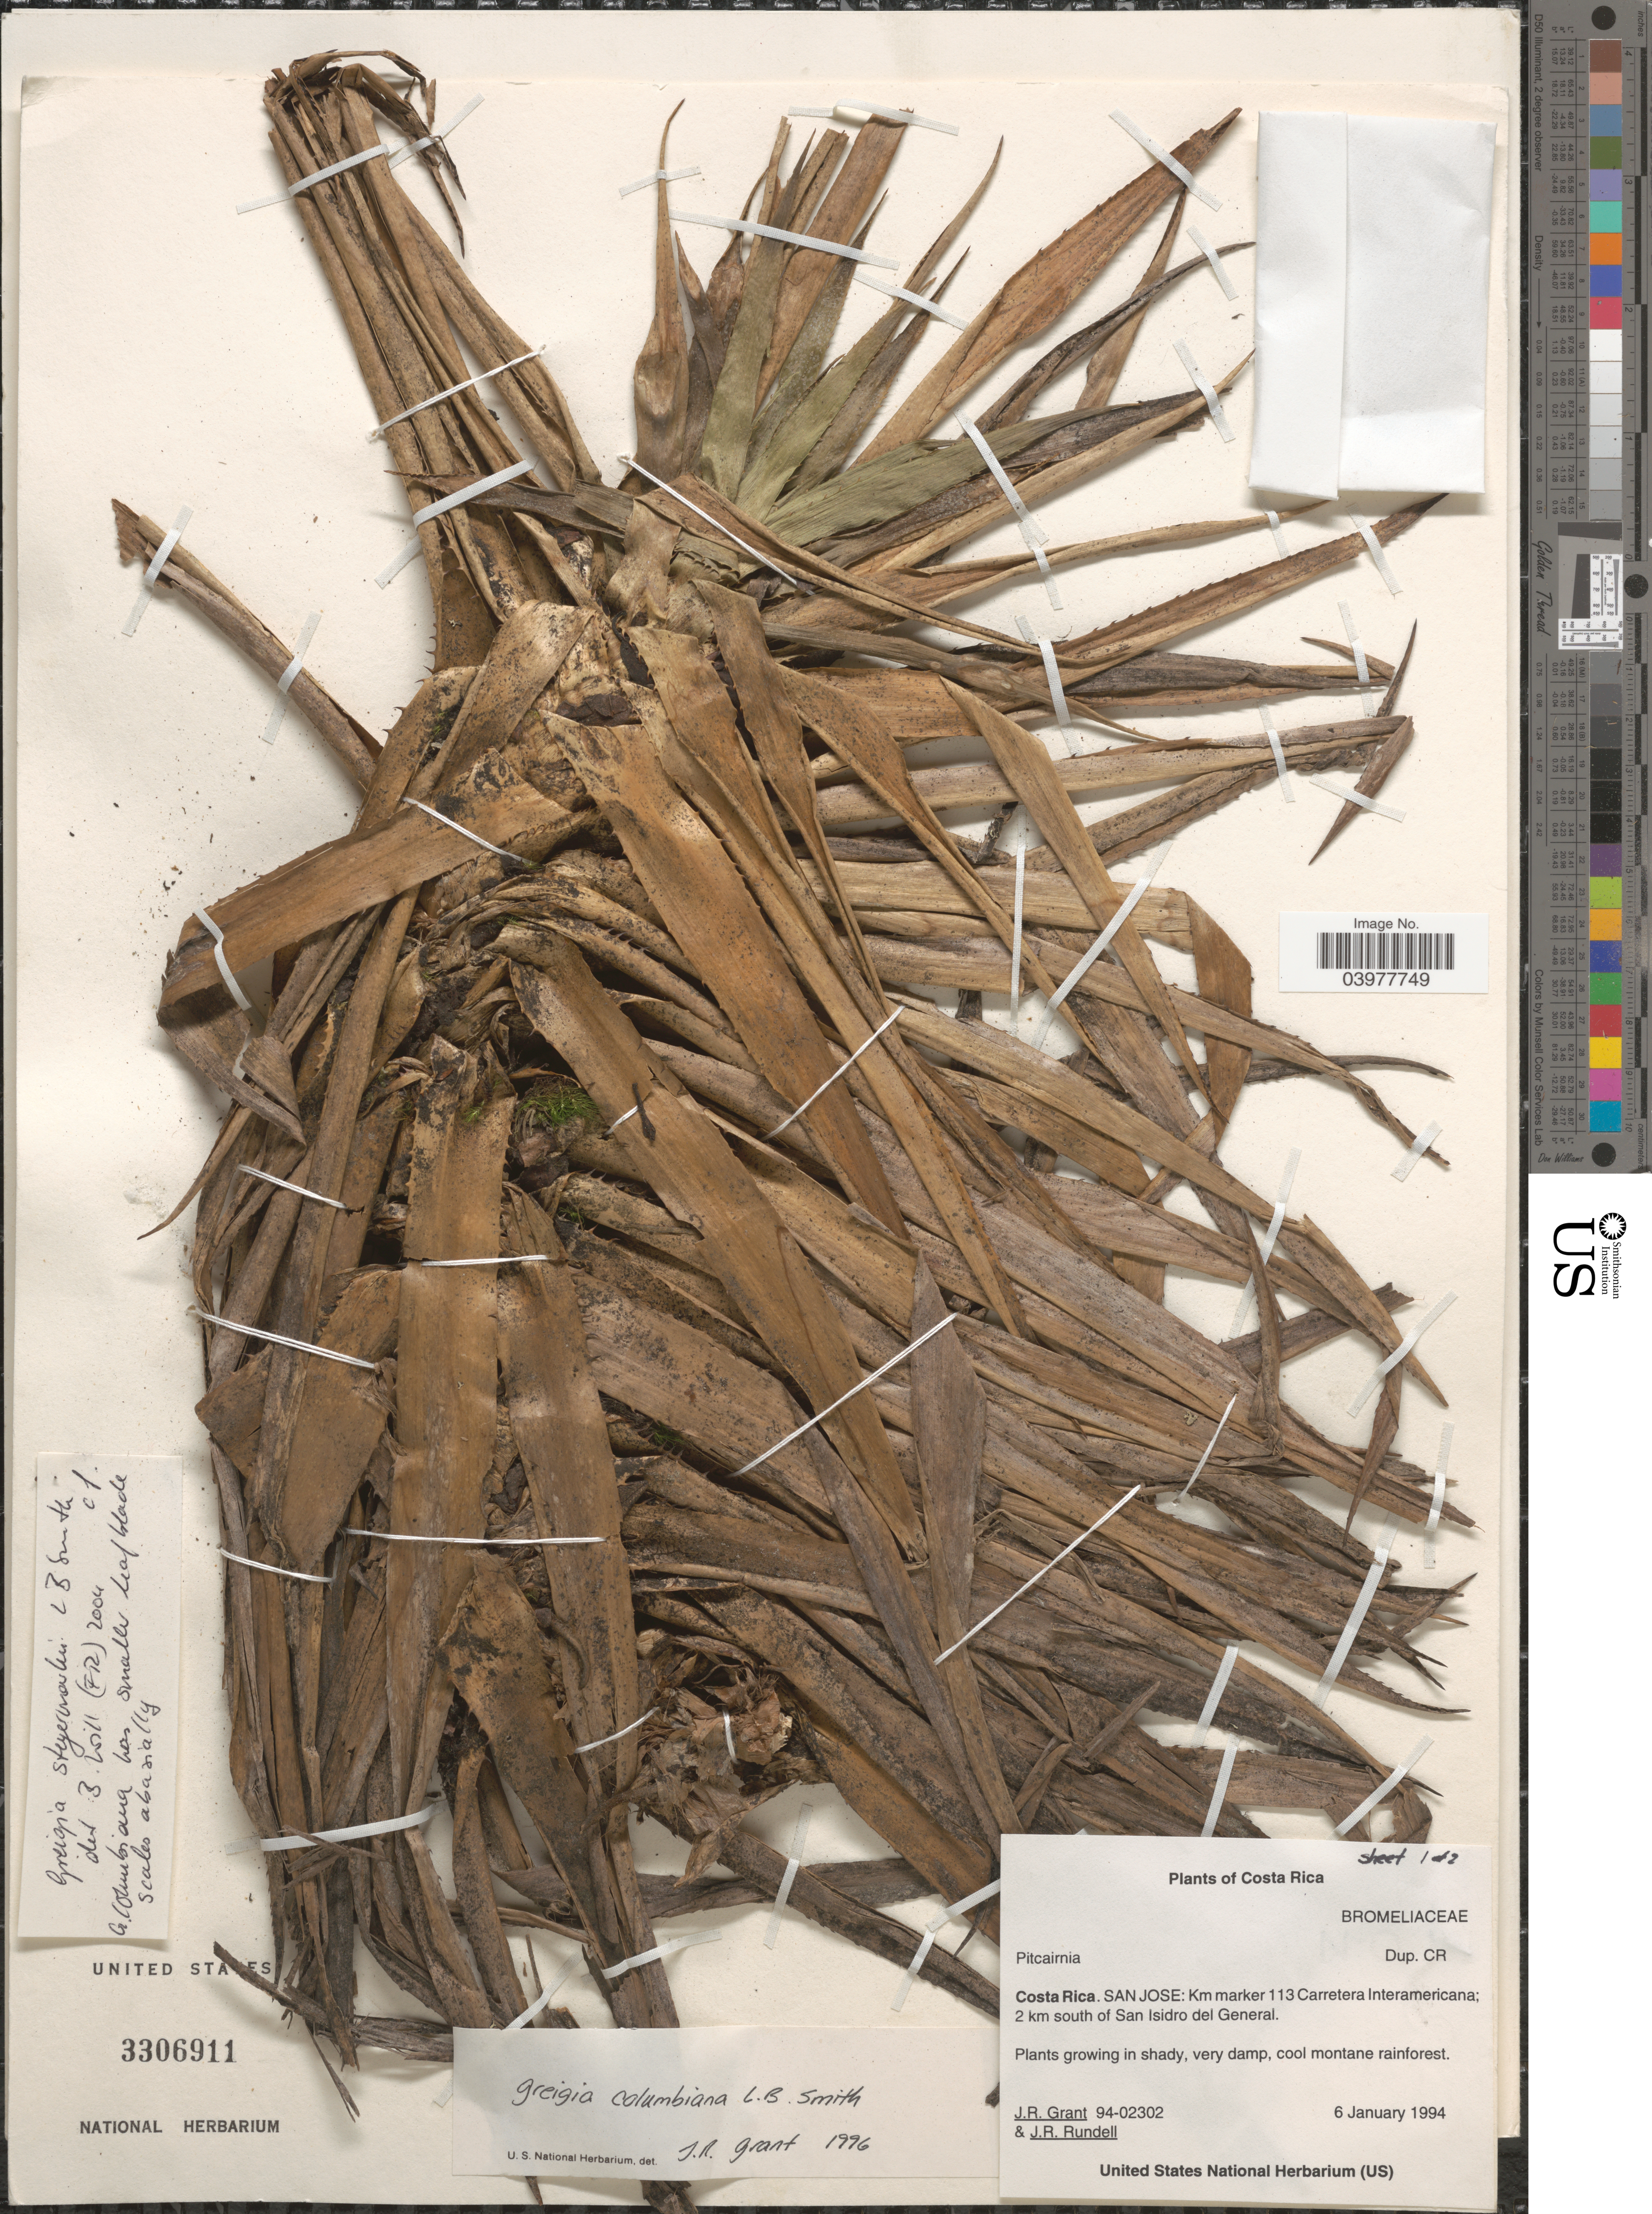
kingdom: Plantae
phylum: Tracheophyta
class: Liliopsida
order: Poales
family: Bromeliaceae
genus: Greigia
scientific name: Greigia sp.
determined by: Aguirre-Santoro, Julian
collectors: J. Grant & J. R. Rundell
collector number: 94-02302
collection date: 1994-01-06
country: Costa Rica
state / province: San José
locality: Km marker 113 Carretera Interamericana; 2 km south of San Isidro del General.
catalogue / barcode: US 3306911